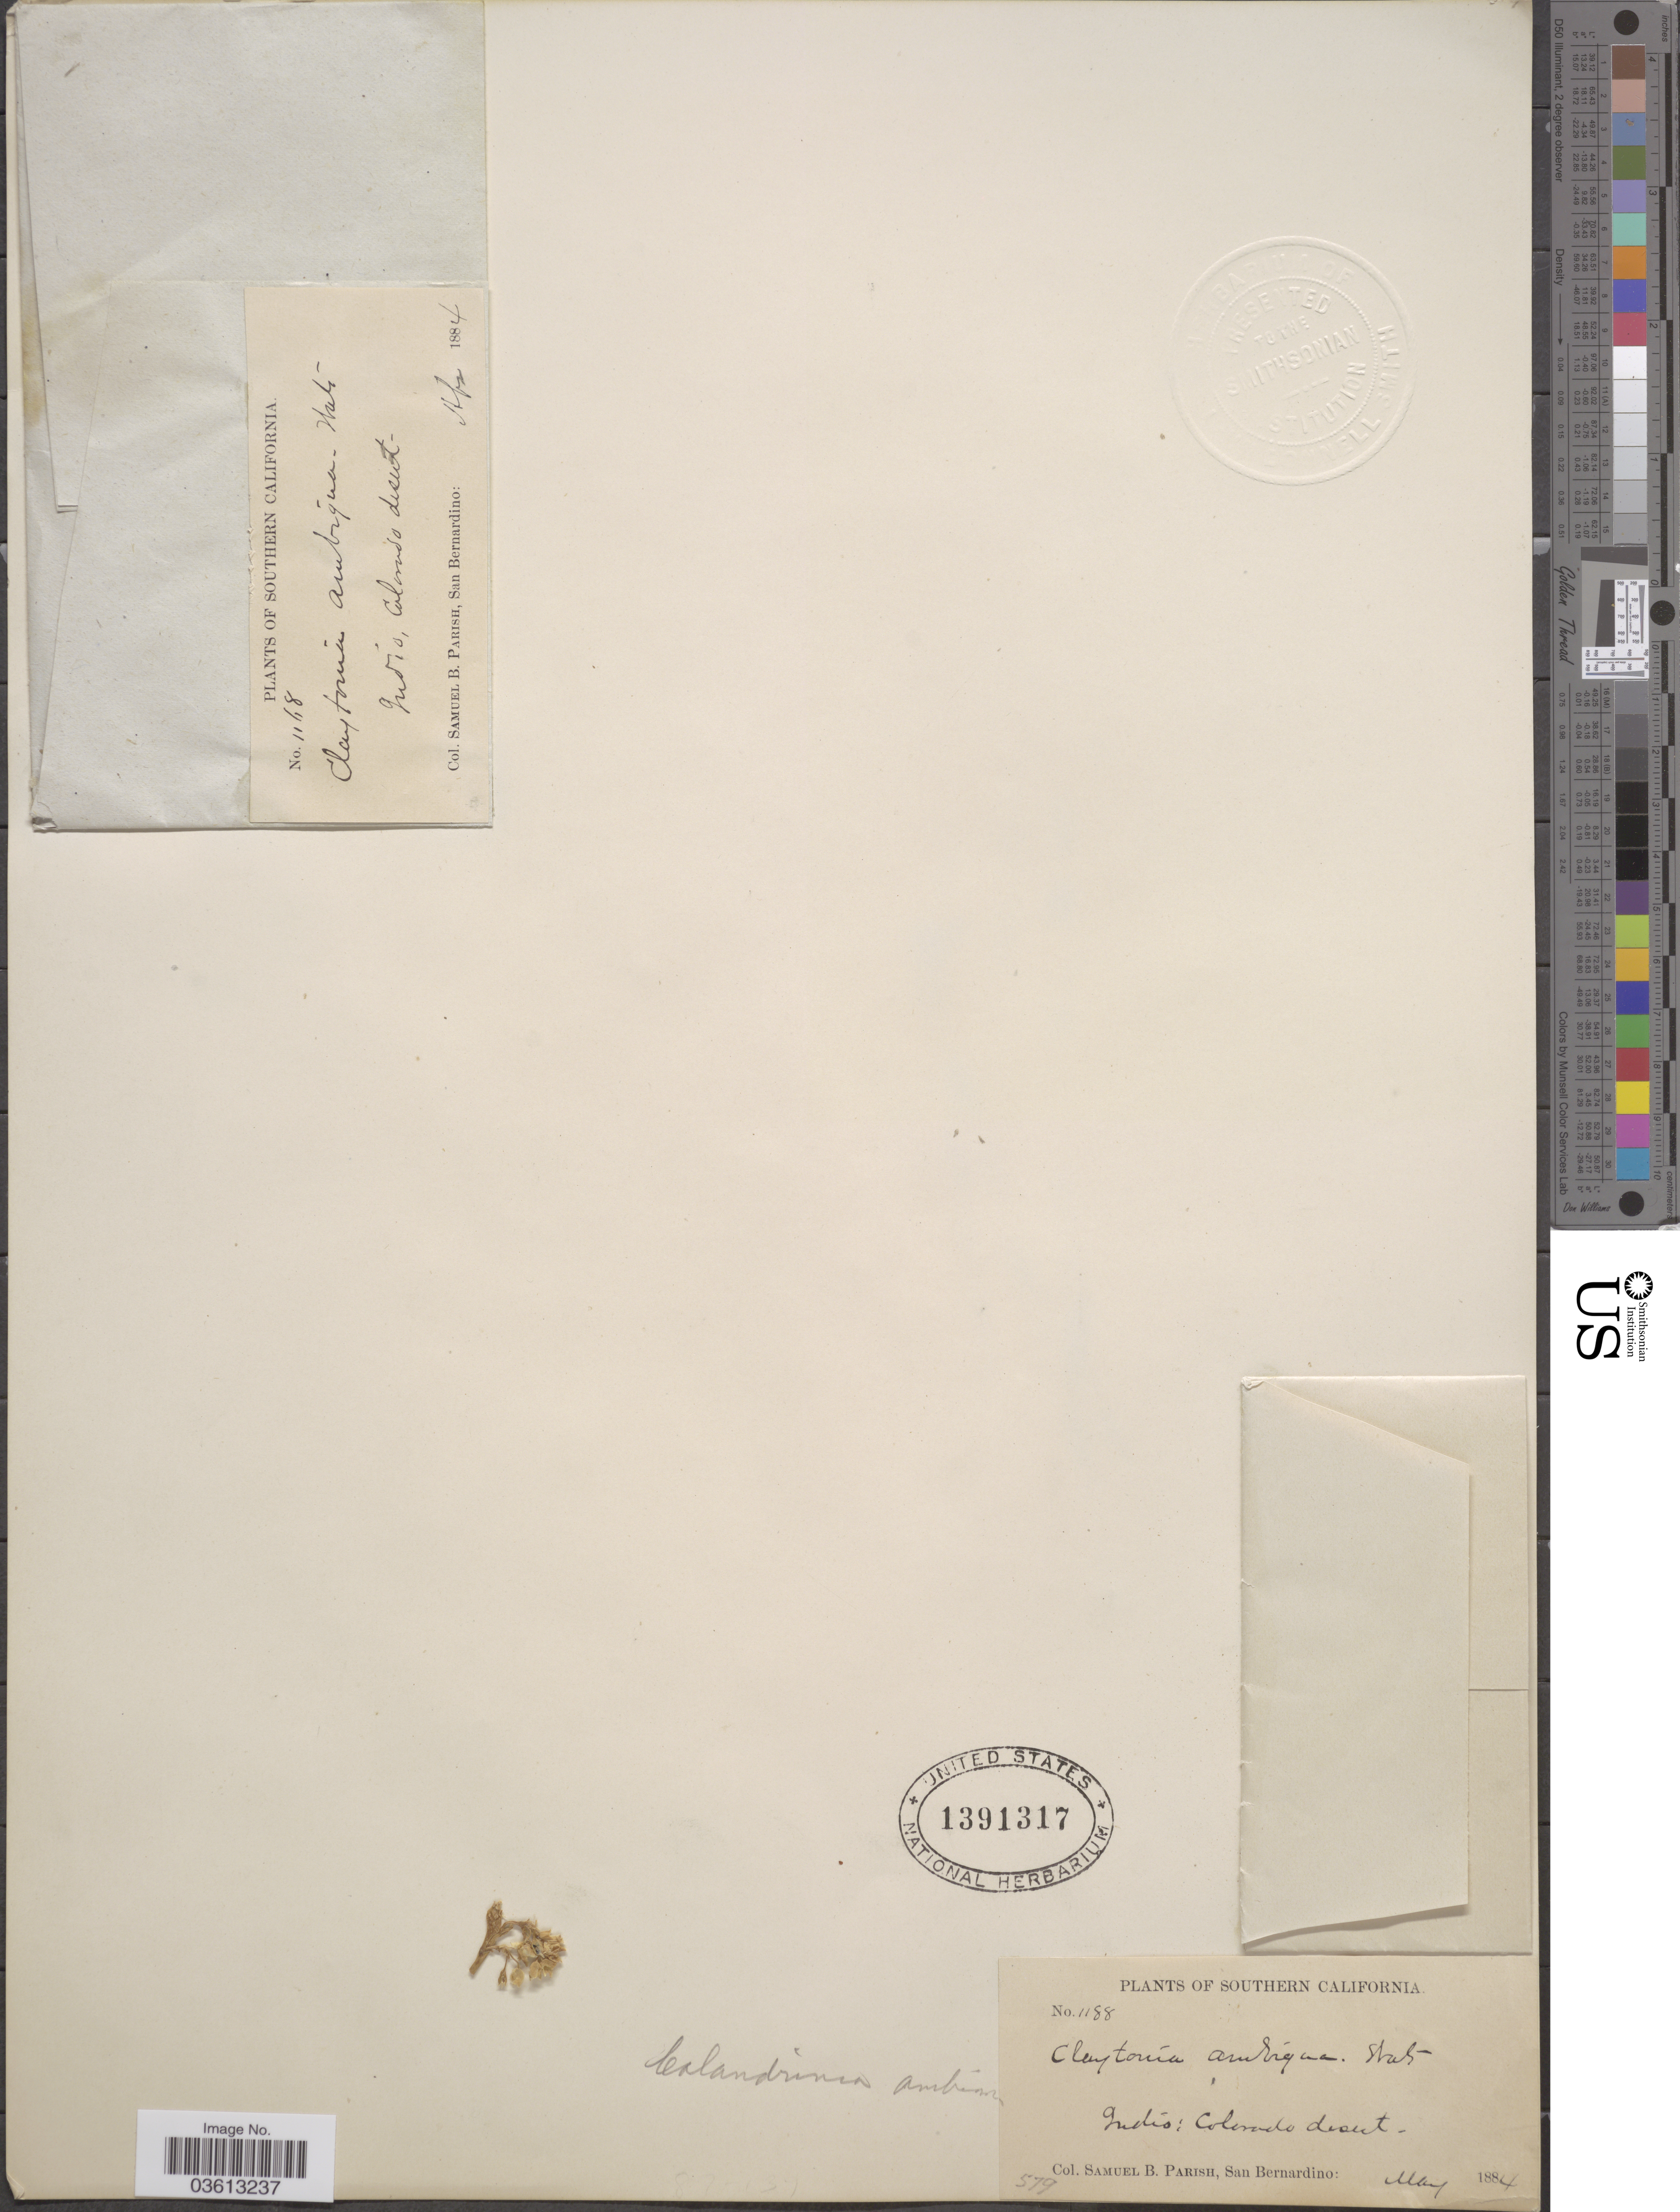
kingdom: Plantae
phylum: Tracheophyta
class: Magnoliopsida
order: Caryophyllales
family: Montiaceae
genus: Thingia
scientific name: Thingia ambigua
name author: (S. Watson) Hershk.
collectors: S. B. Parish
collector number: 1188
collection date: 1884-05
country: United States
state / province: California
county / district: Riverside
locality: Southern California. Indio; Colorado desert.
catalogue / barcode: US 1391317